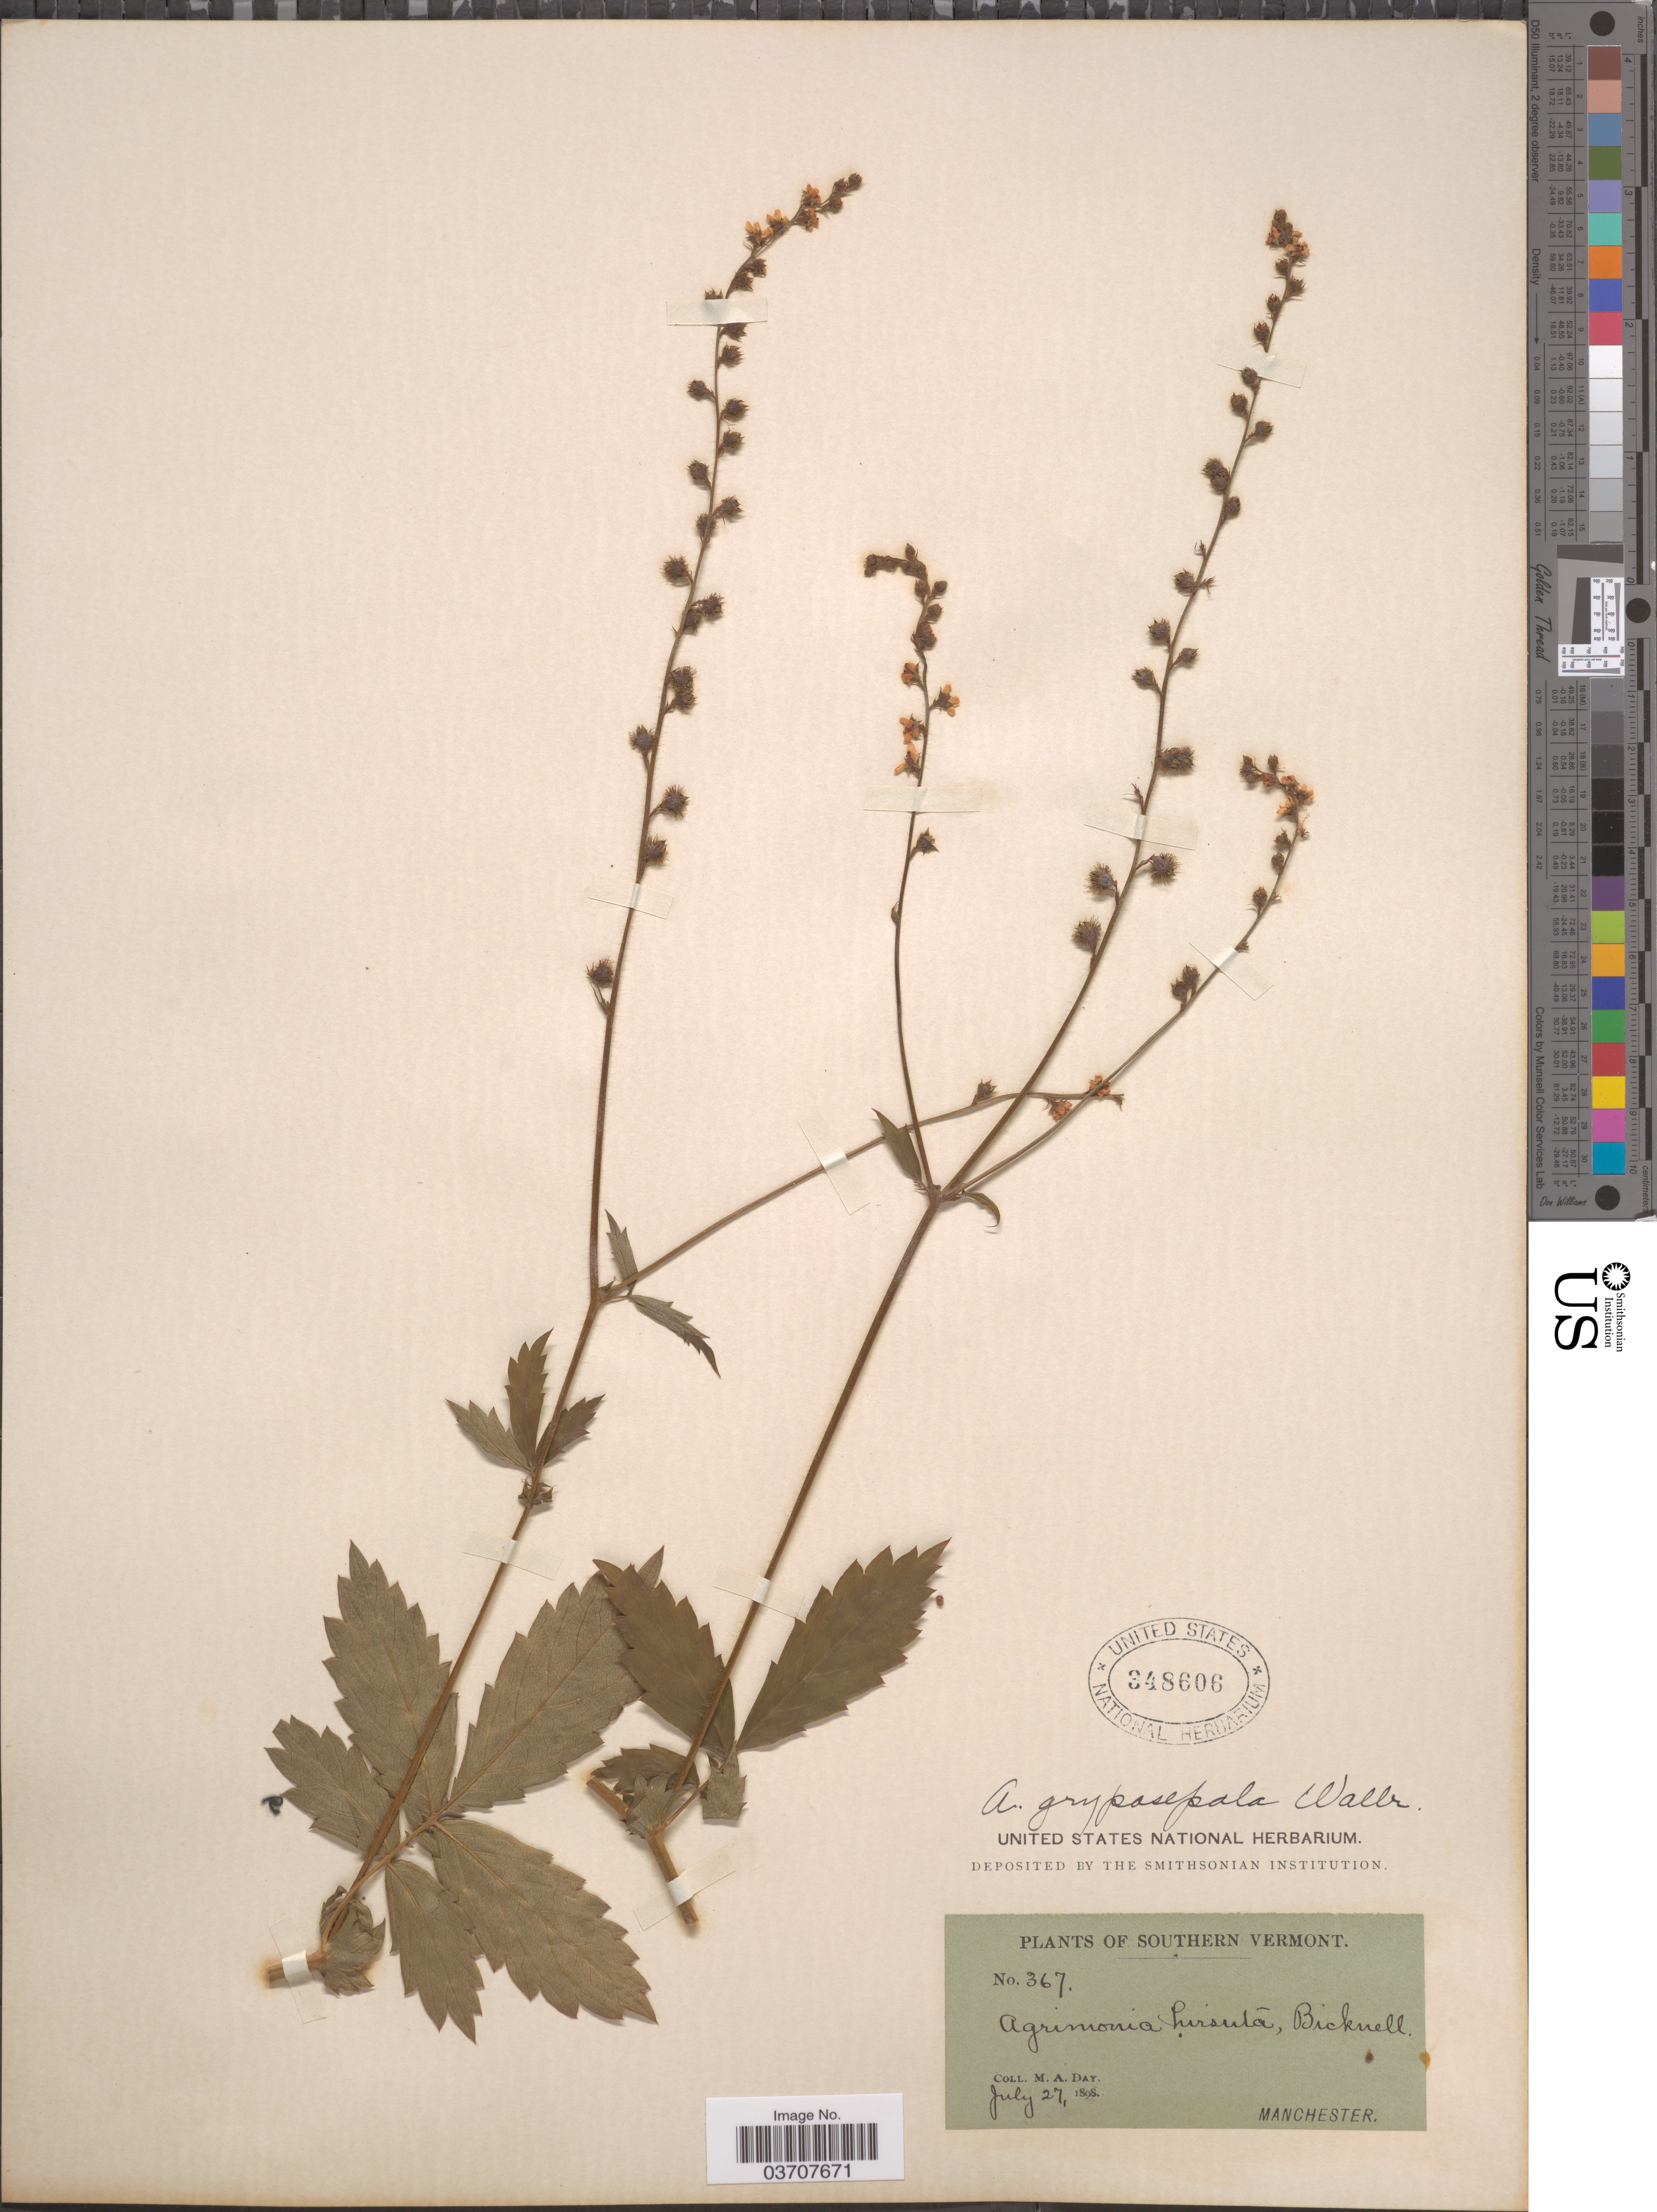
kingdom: Plantae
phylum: Tracheophyta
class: Magnoliopsida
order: Rosales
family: Rosaceae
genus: Agrimonia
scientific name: Agrimonia gryposepala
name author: Wallr.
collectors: M. Day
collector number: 367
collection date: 1898-07-27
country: United States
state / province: Vermont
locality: Southern Vermont. Manchester.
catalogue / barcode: US 348606